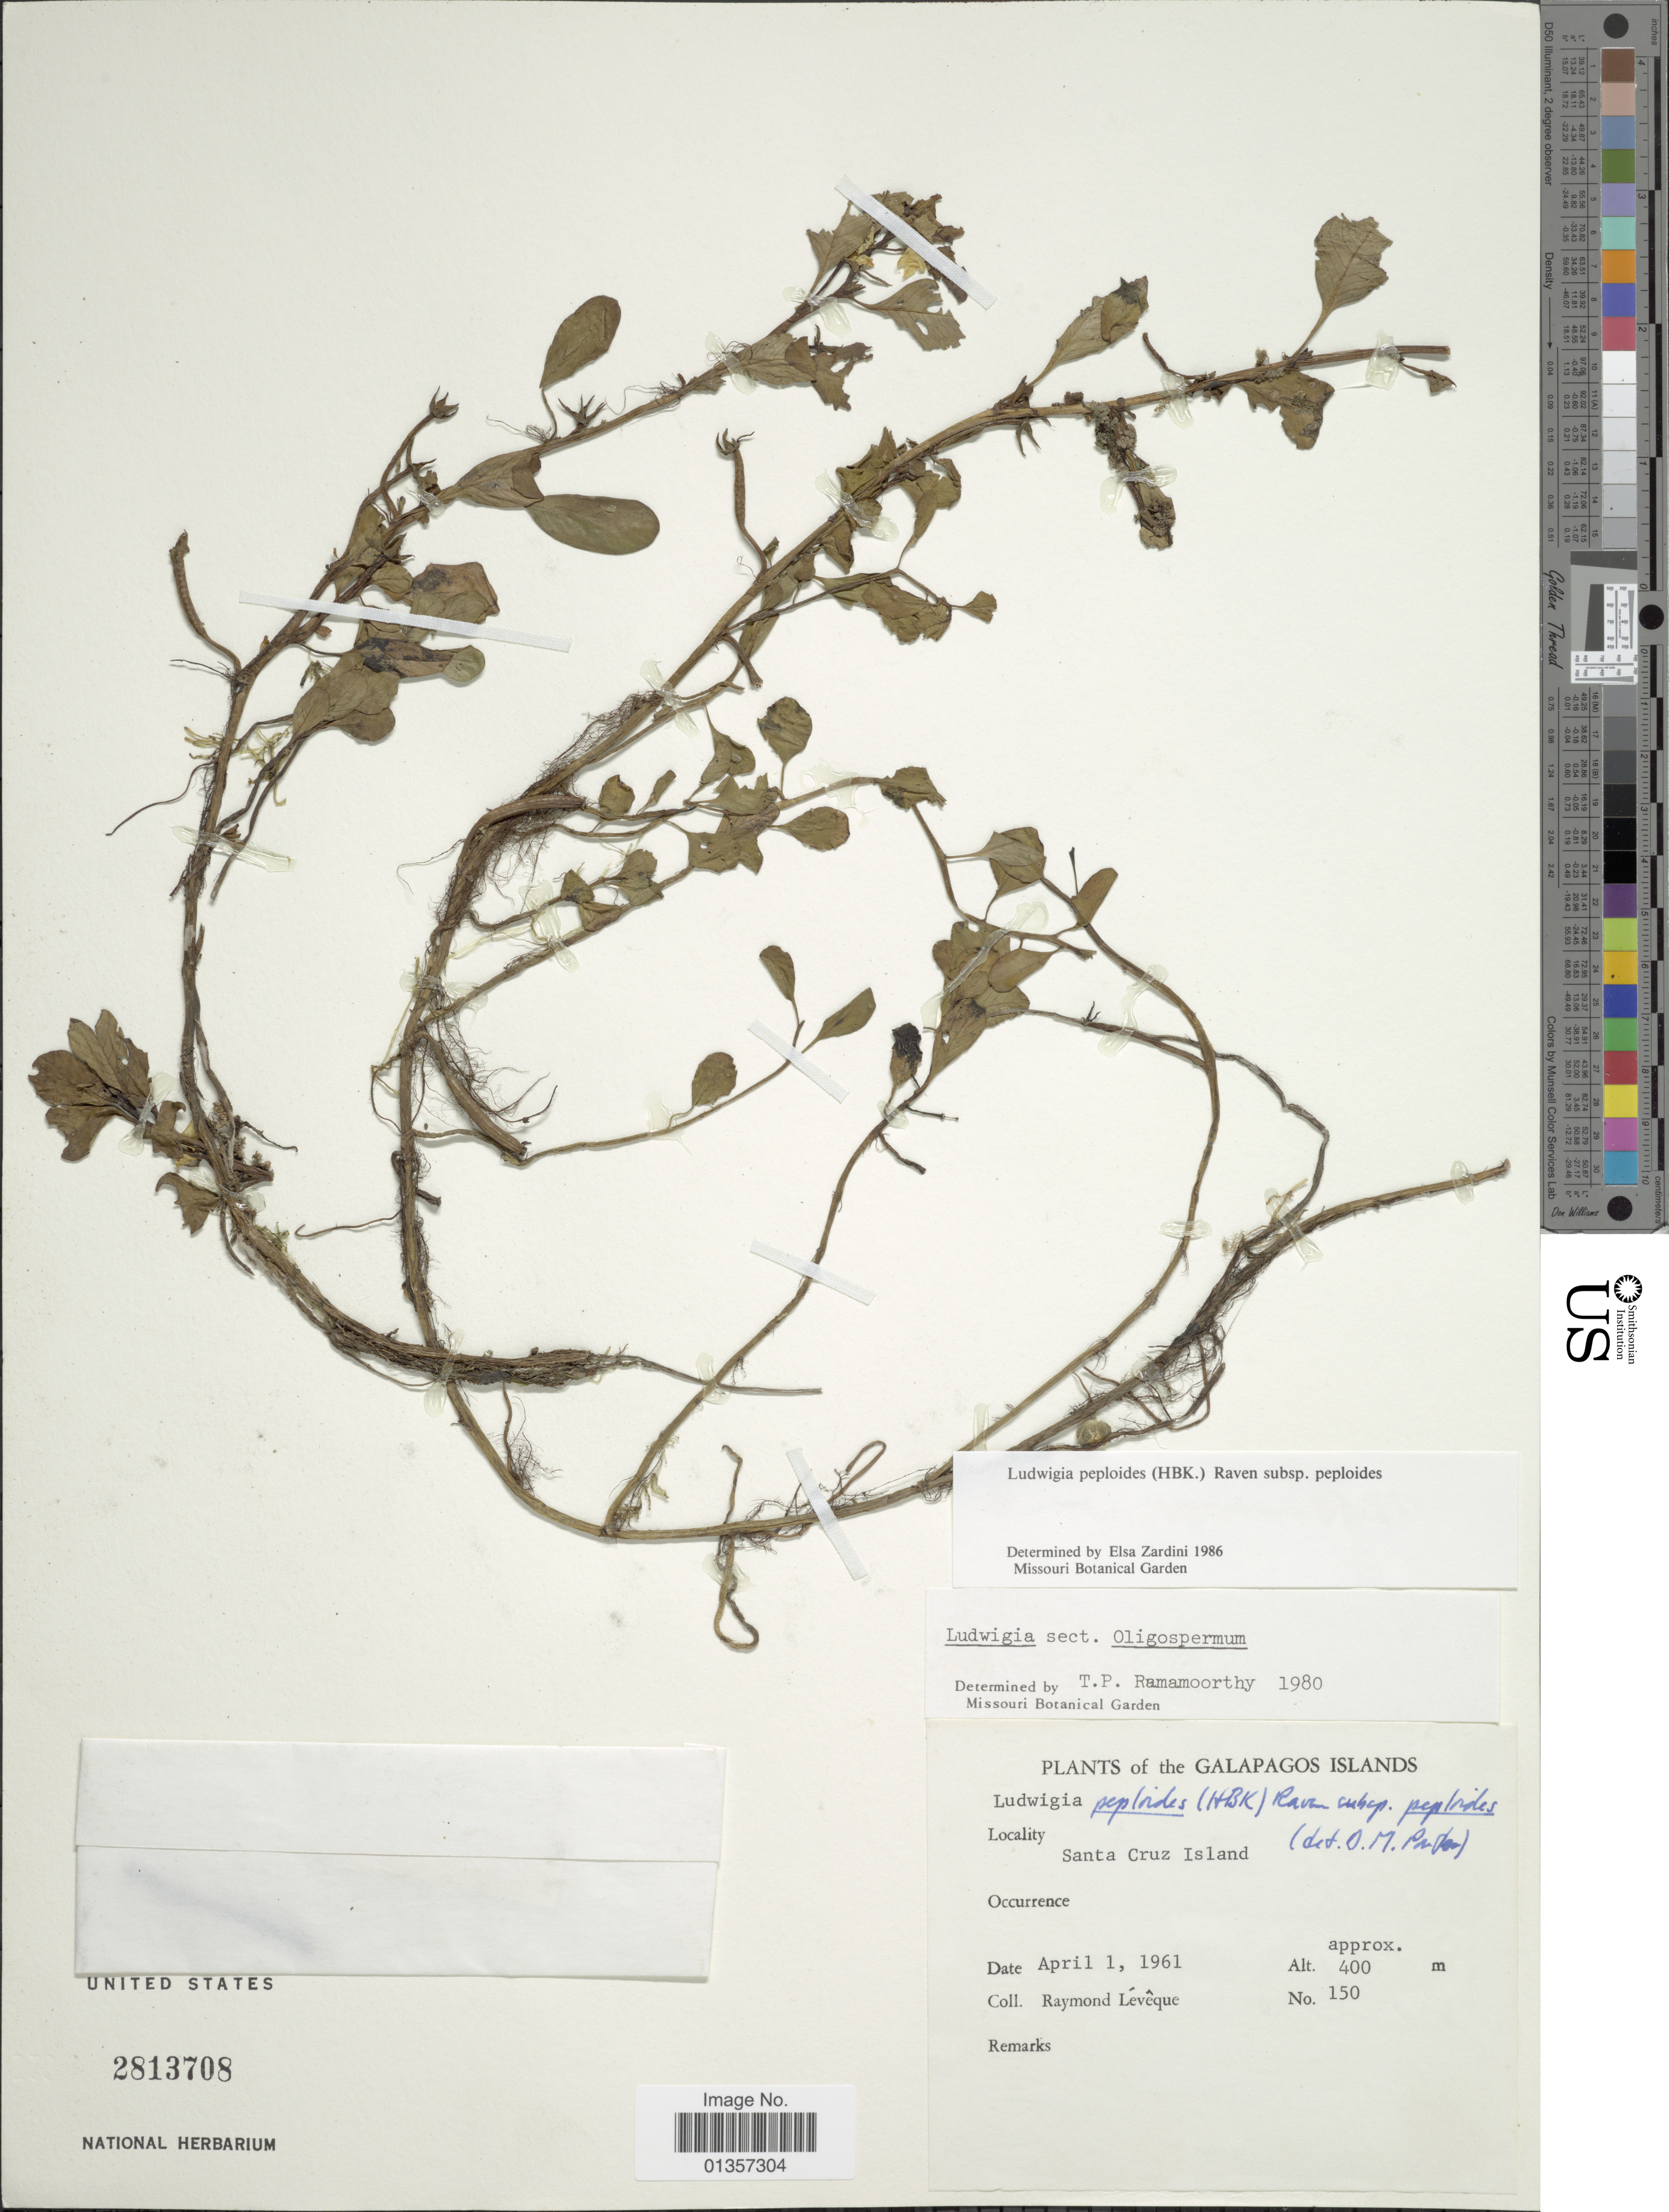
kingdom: Plantae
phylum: Tracheophyta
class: Magnoliopsida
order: Myrtales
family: Onagraceae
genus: Ludwigia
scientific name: Ludwigia peploides subsp. peploides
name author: (Kunth) P.H. Raven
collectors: R. Lévêque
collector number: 150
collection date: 1961-04-01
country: Solomon Islands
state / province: Santa Cruz Is.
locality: Galapagos Island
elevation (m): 400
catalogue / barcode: US 2813708